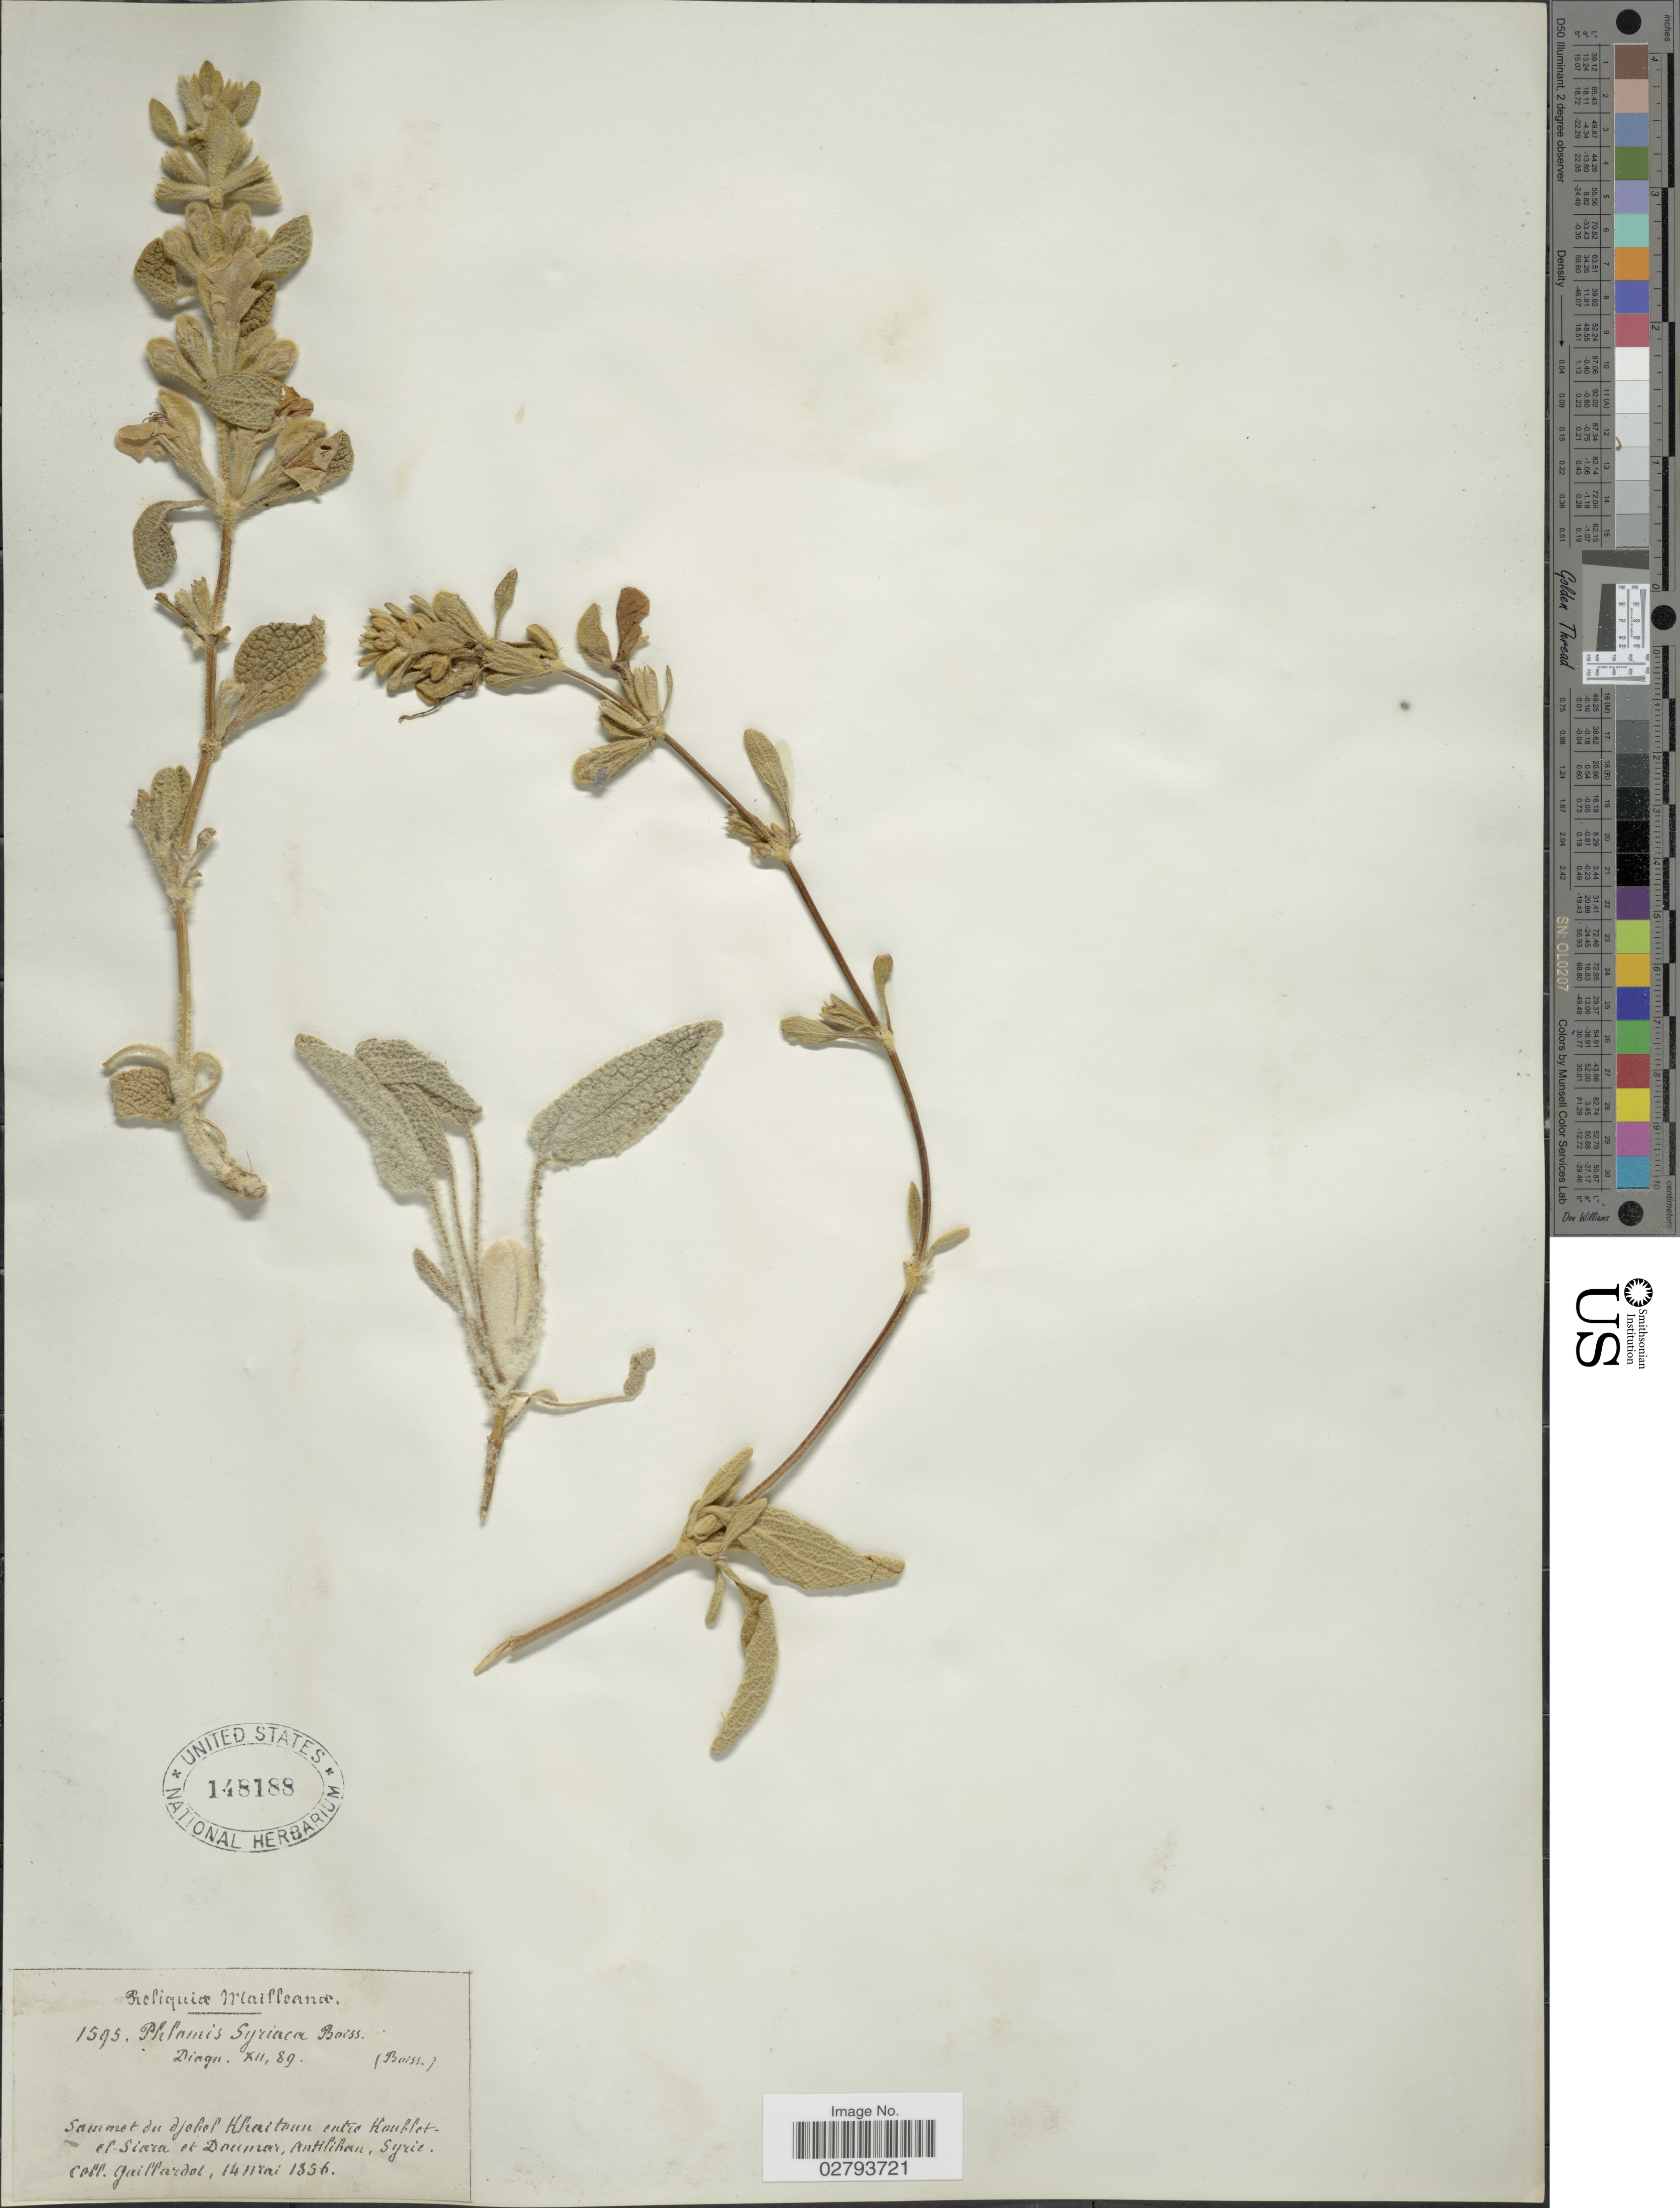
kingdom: Plantae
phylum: Tracheophyta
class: Magnoliopsida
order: Lamiales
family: Lamiaceae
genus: Phlomis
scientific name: Phlomis nissolii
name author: L.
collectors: Gaillardot, --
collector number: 1595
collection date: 1856-05-14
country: Syria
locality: Sommet du Djebel Hkaiteun [interpreted] entre Koublet-el-Siara et Daumar [interpreted], Antiliban.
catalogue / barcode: US 148188